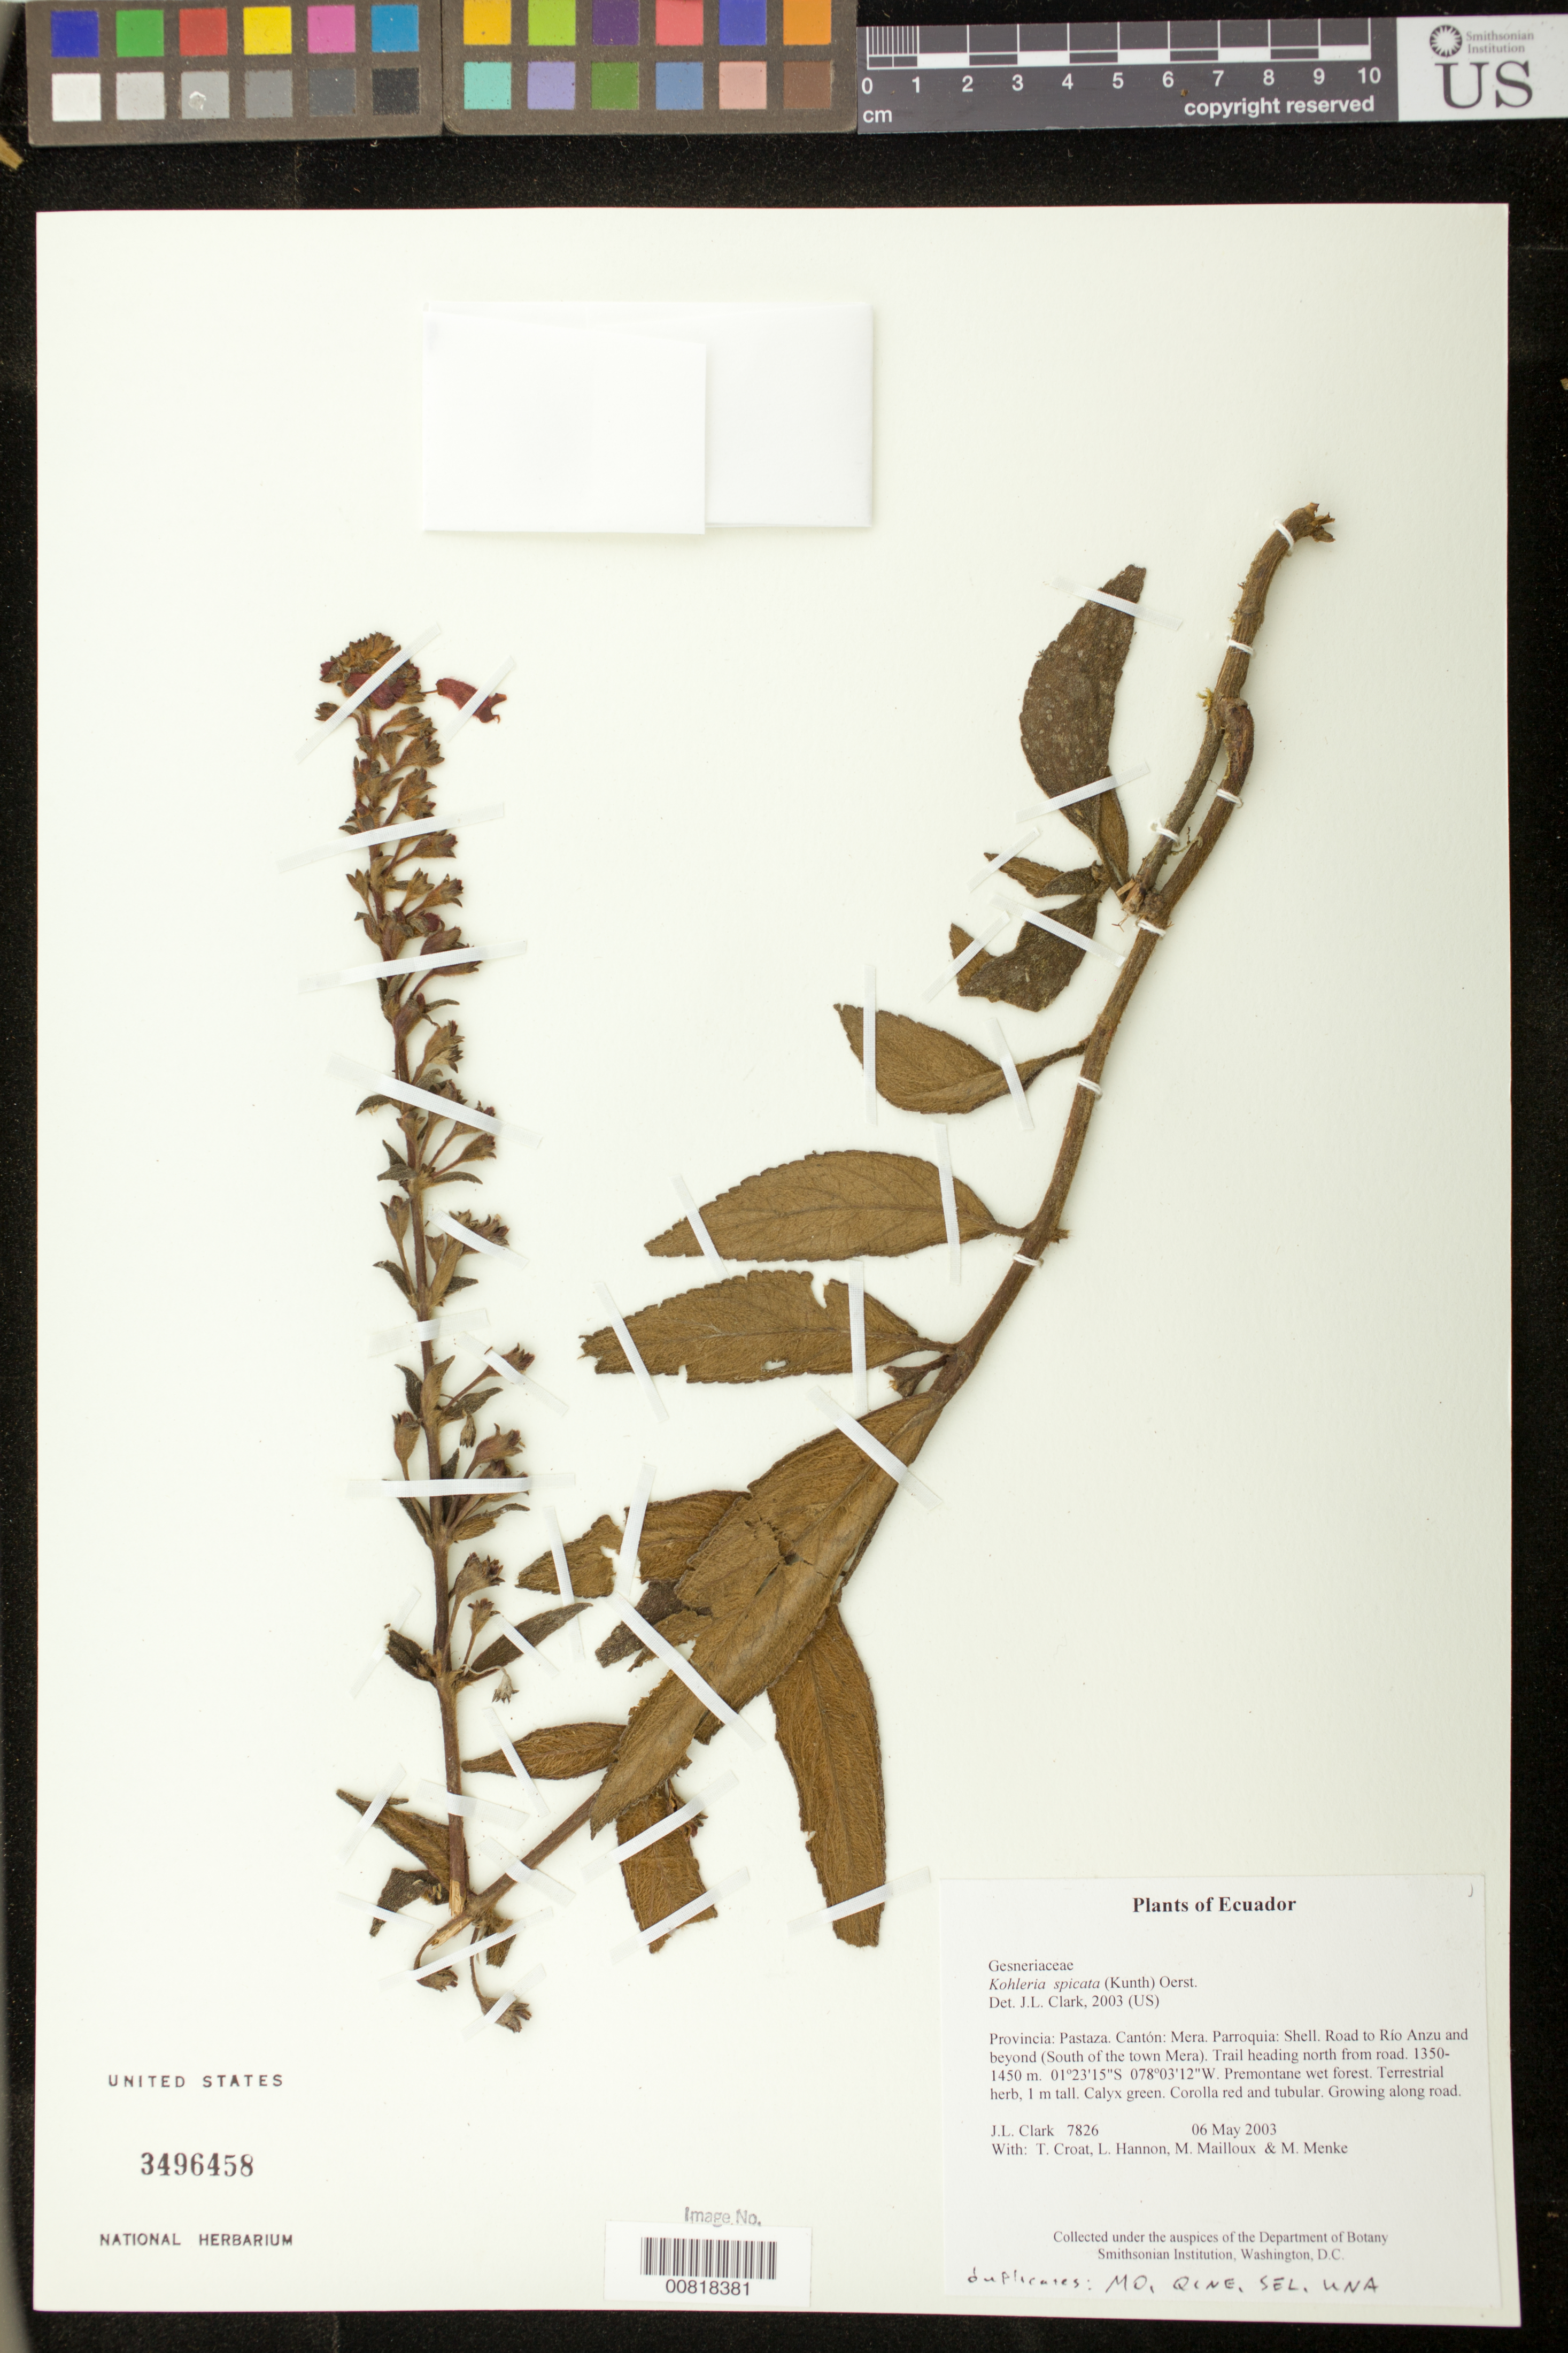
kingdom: Plantae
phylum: Tracheophyta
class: Magnoliopsida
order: Lamiales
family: Gesneriaceae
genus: Kohleria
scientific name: Kohleria spicata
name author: (Kunth) Oerst.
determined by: Clark, J. L., (SEL), The Marie Selby Botanical Garden (UNITED STATES)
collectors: J. L. Clark, T. B. Croat, L. Hannon, M. Mailloux & M. Menke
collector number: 7826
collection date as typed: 06 May 2003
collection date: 2003-05-06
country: Ecuador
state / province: Pastaza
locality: Mera. Parroquia: Shell. Road to Río Anzu and beyond (South of the town Mera). Trail heading north from road.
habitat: Premontane wet forest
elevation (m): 1350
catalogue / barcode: US 3496458